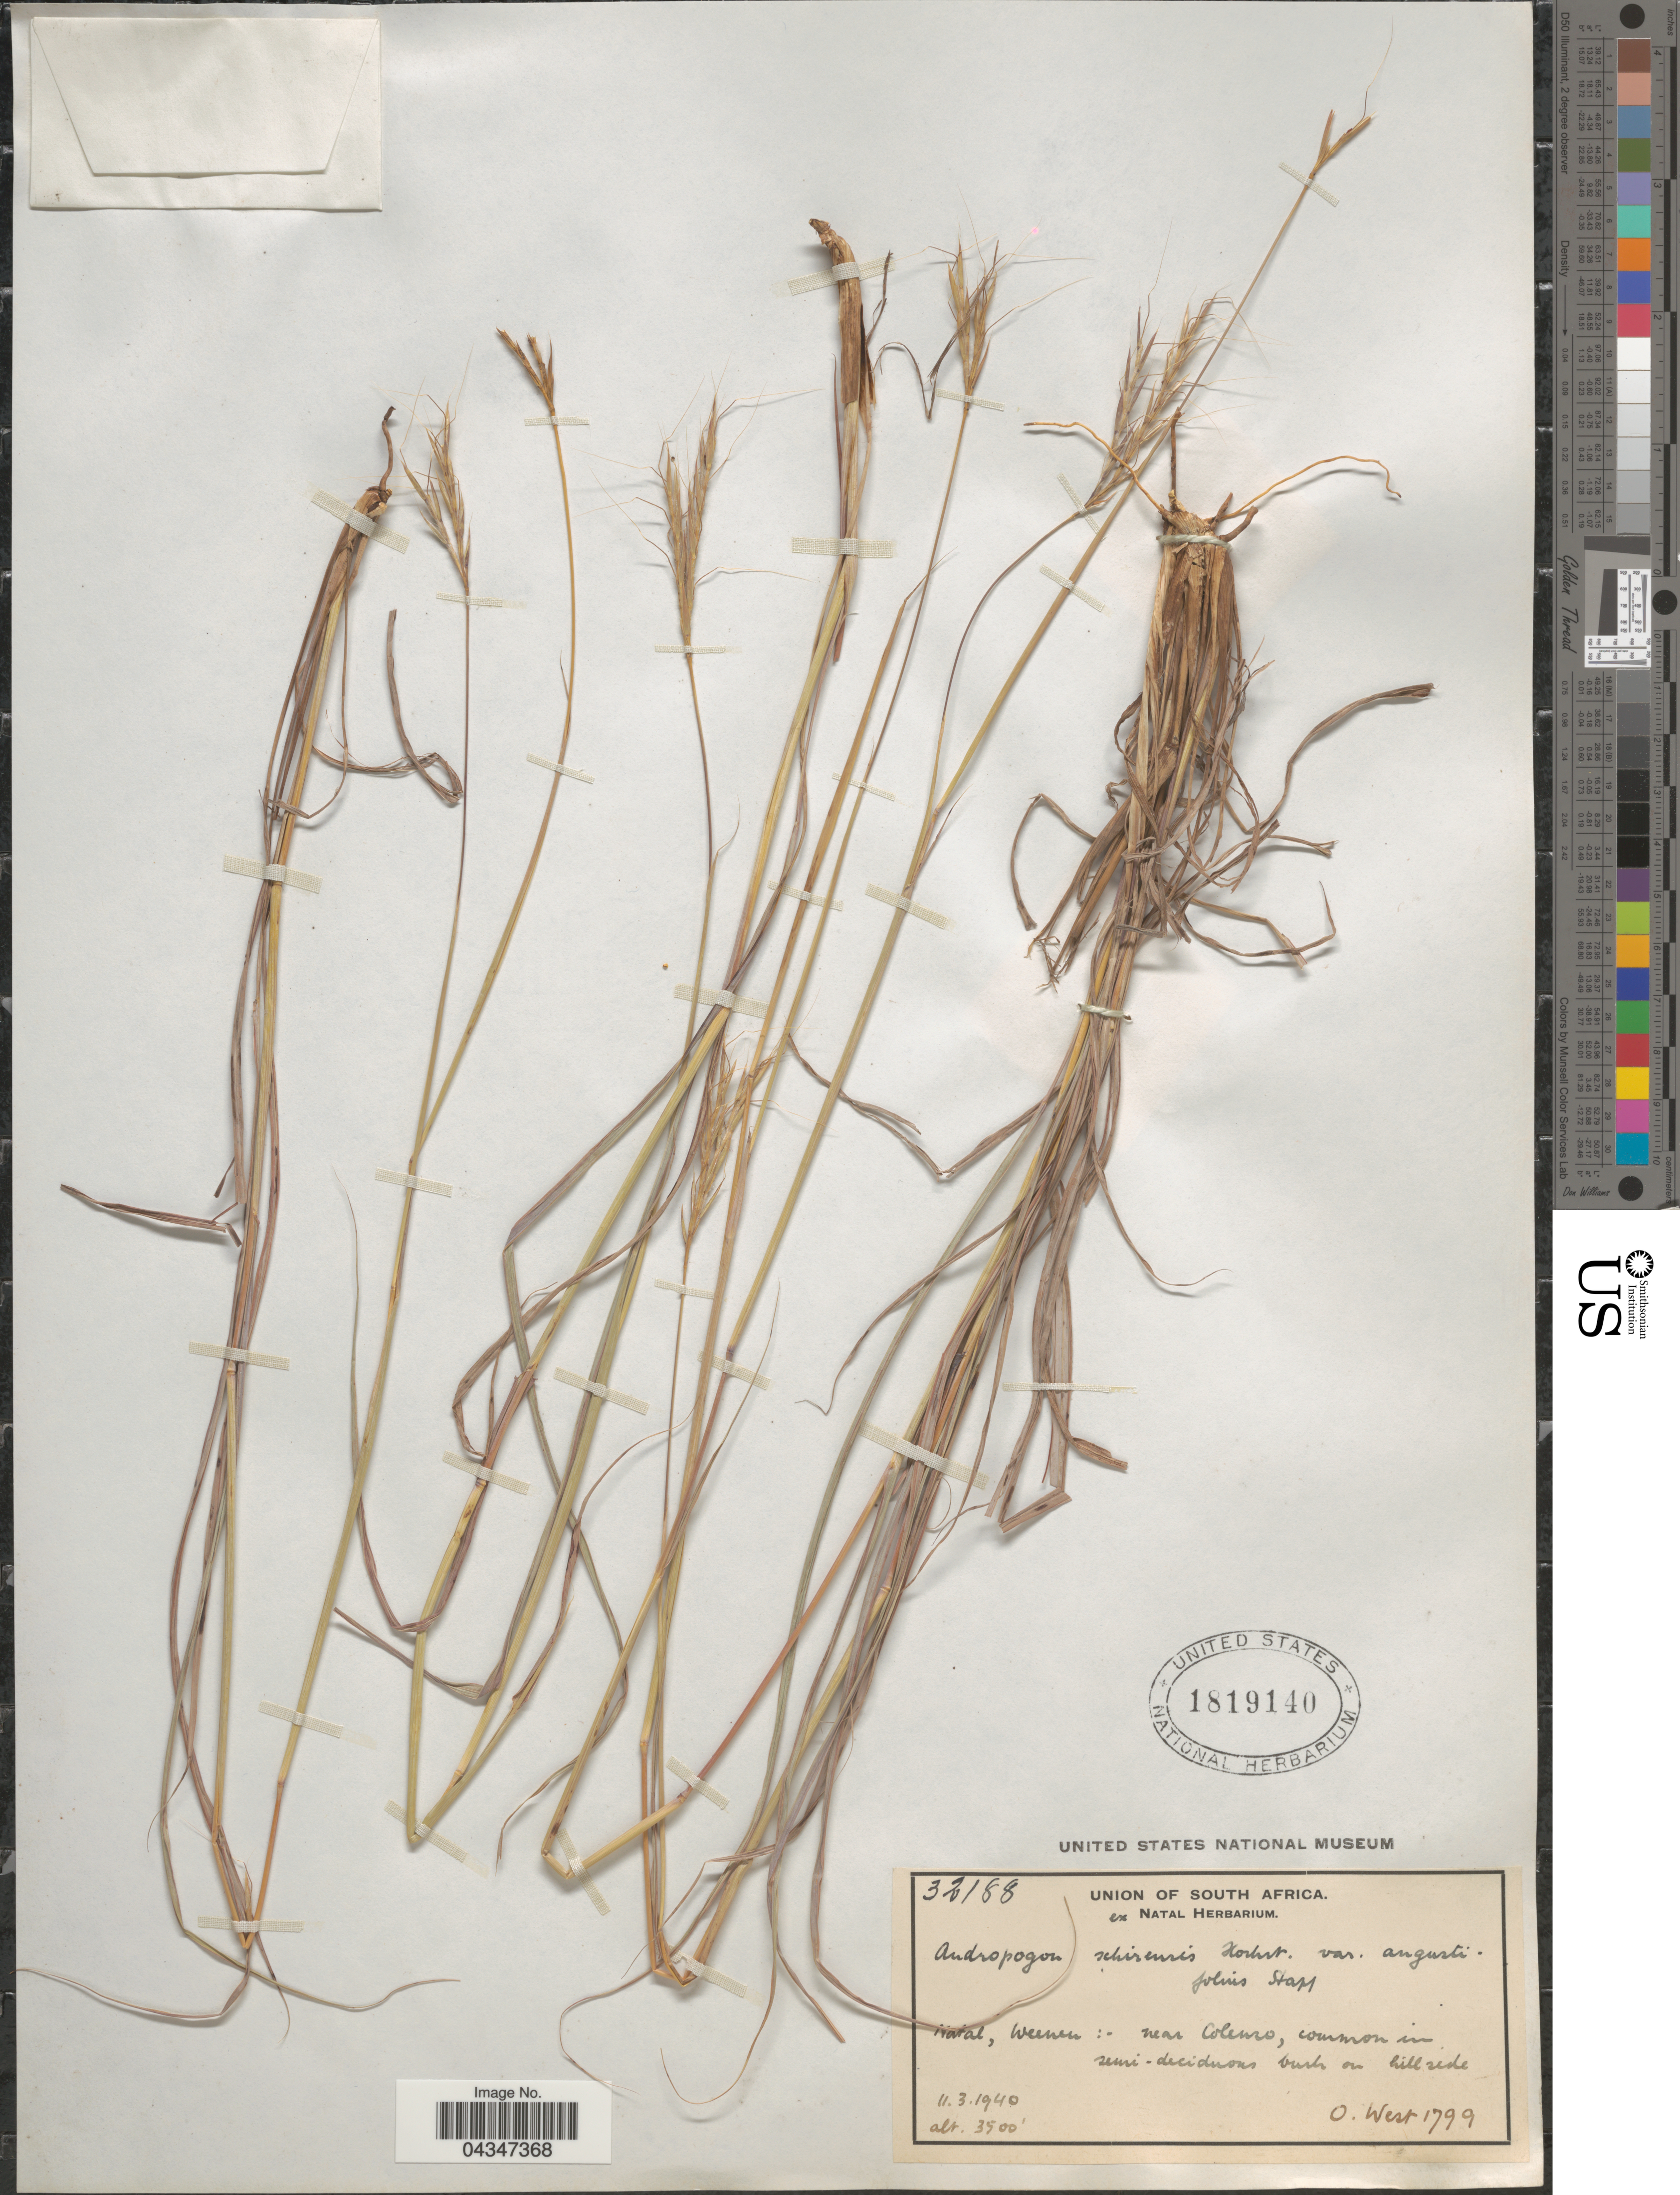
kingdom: Plantae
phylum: Tracheophyta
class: Liliopsida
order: Poales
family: Poaceae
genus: Andropogon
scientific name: Andropogon schirensis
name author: Hochst. ex A. Rich.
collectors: O. West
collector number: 1799/32188?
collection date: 1940-03-11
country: South Africa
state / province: KwaZulu-Natal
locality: Natal, Weenen: - near Colenso.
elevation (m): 1189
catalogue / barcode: US 1819140